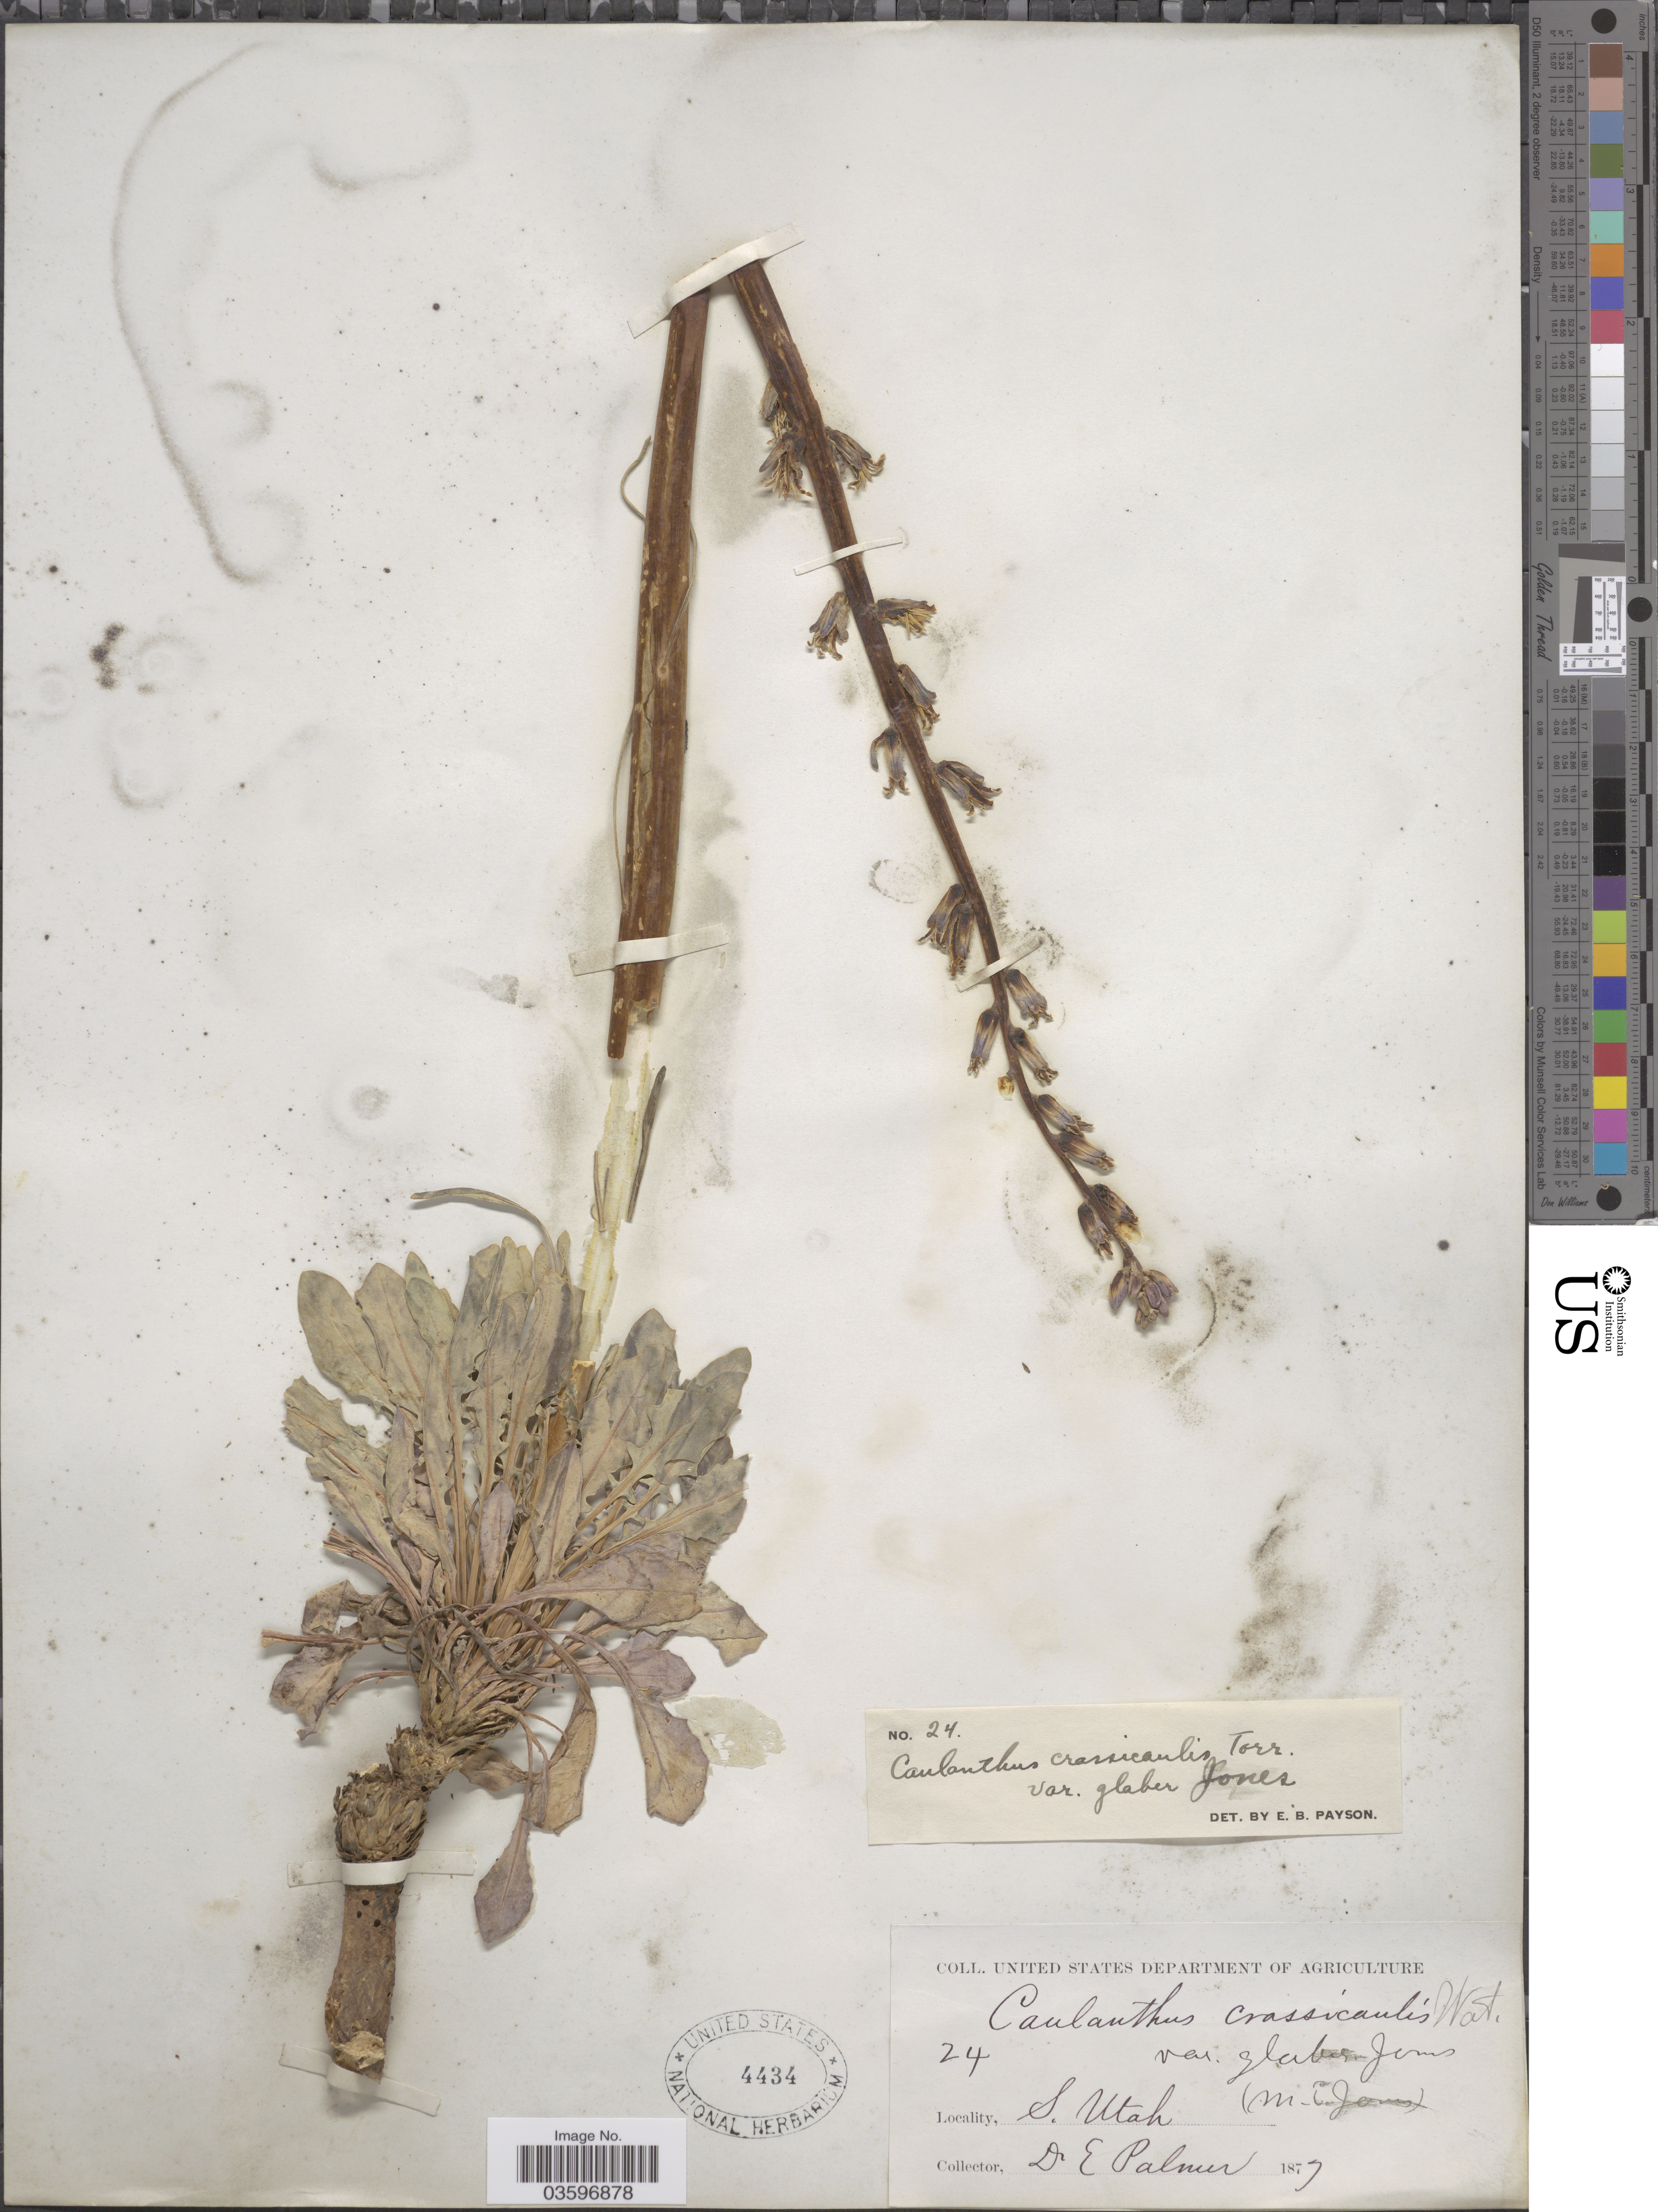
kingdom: Plantae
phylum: Tracheophyta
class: Magnoliopsida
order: Brassicales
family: Brassicaceae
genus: Caulanthus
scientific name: Caulanthus crassicaulis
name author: S. Watson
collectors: E. Palmer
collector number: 24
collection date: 1877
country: United States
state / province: Utah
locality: S. Utah.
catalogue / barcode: US 4434